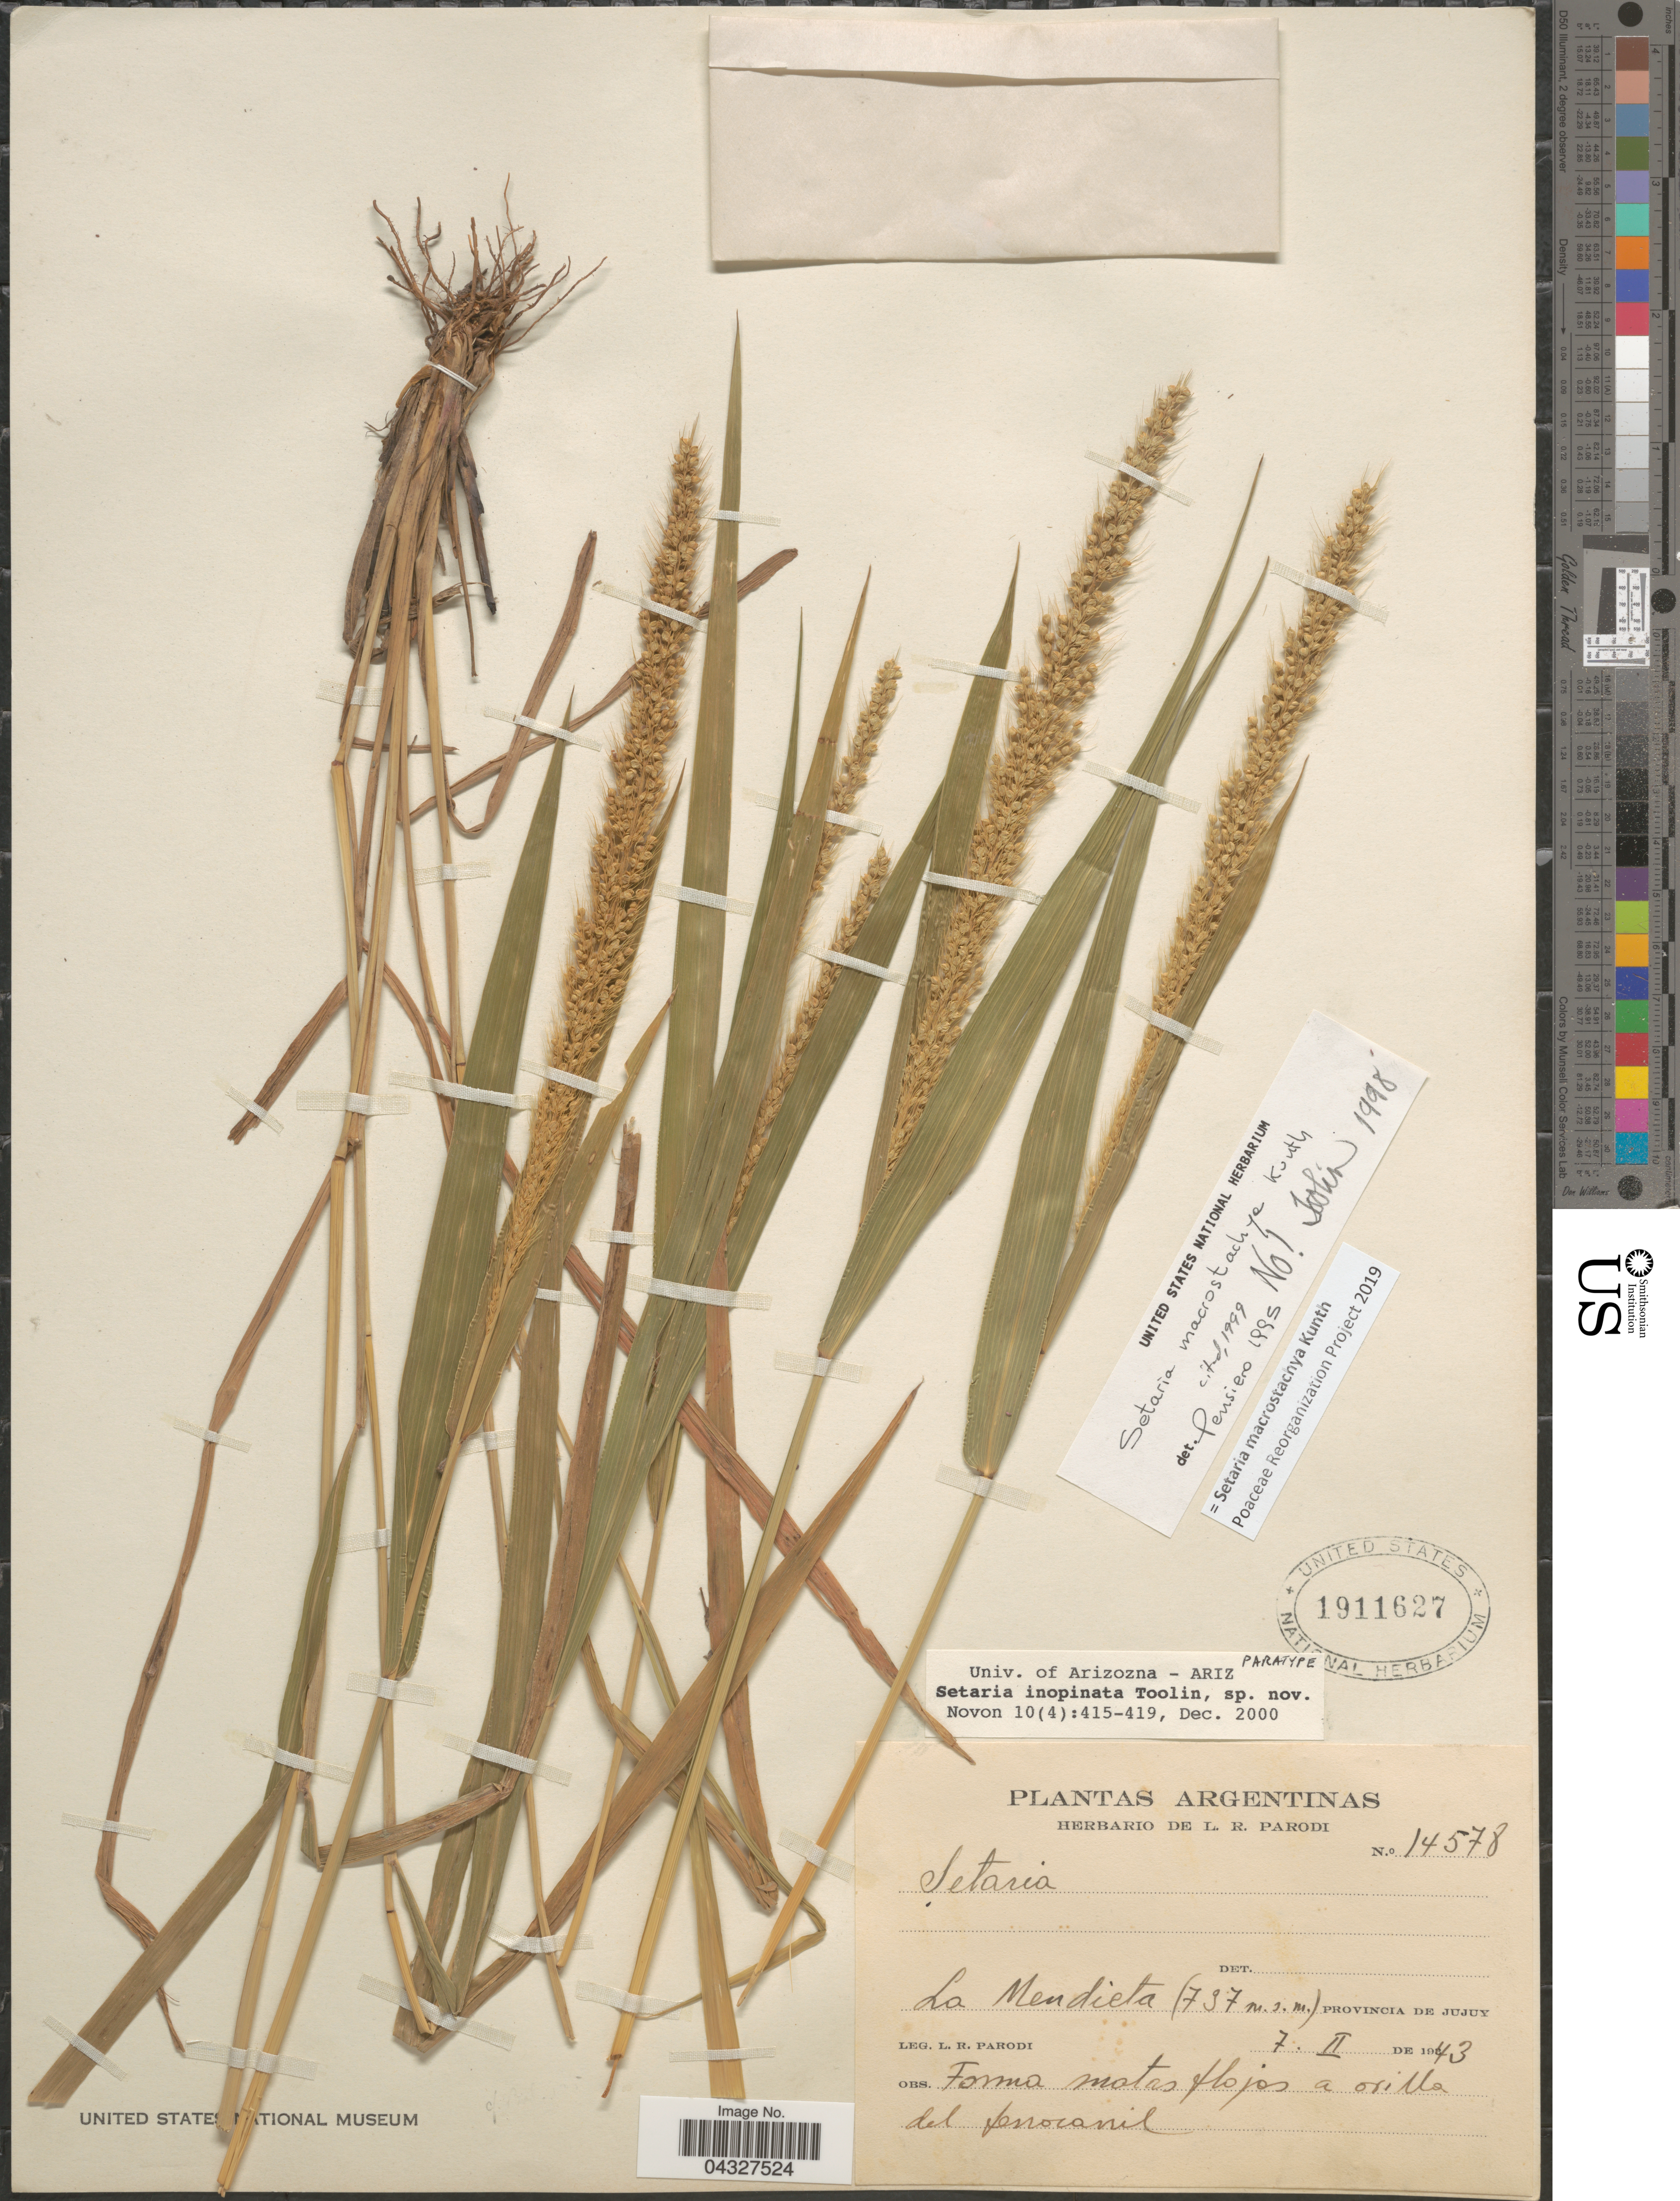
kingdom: Plantae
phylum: Tracheophyta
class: Liliopsida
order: Poales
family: Poaceae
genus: Setaria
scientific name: Setaria macrostachya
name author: Kunth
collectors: L. R. Parodi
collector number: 14578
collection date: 1943-02-07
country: Argentina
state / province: Jujuy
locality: La Mendieta.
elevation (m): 737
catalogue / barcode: US 1911627